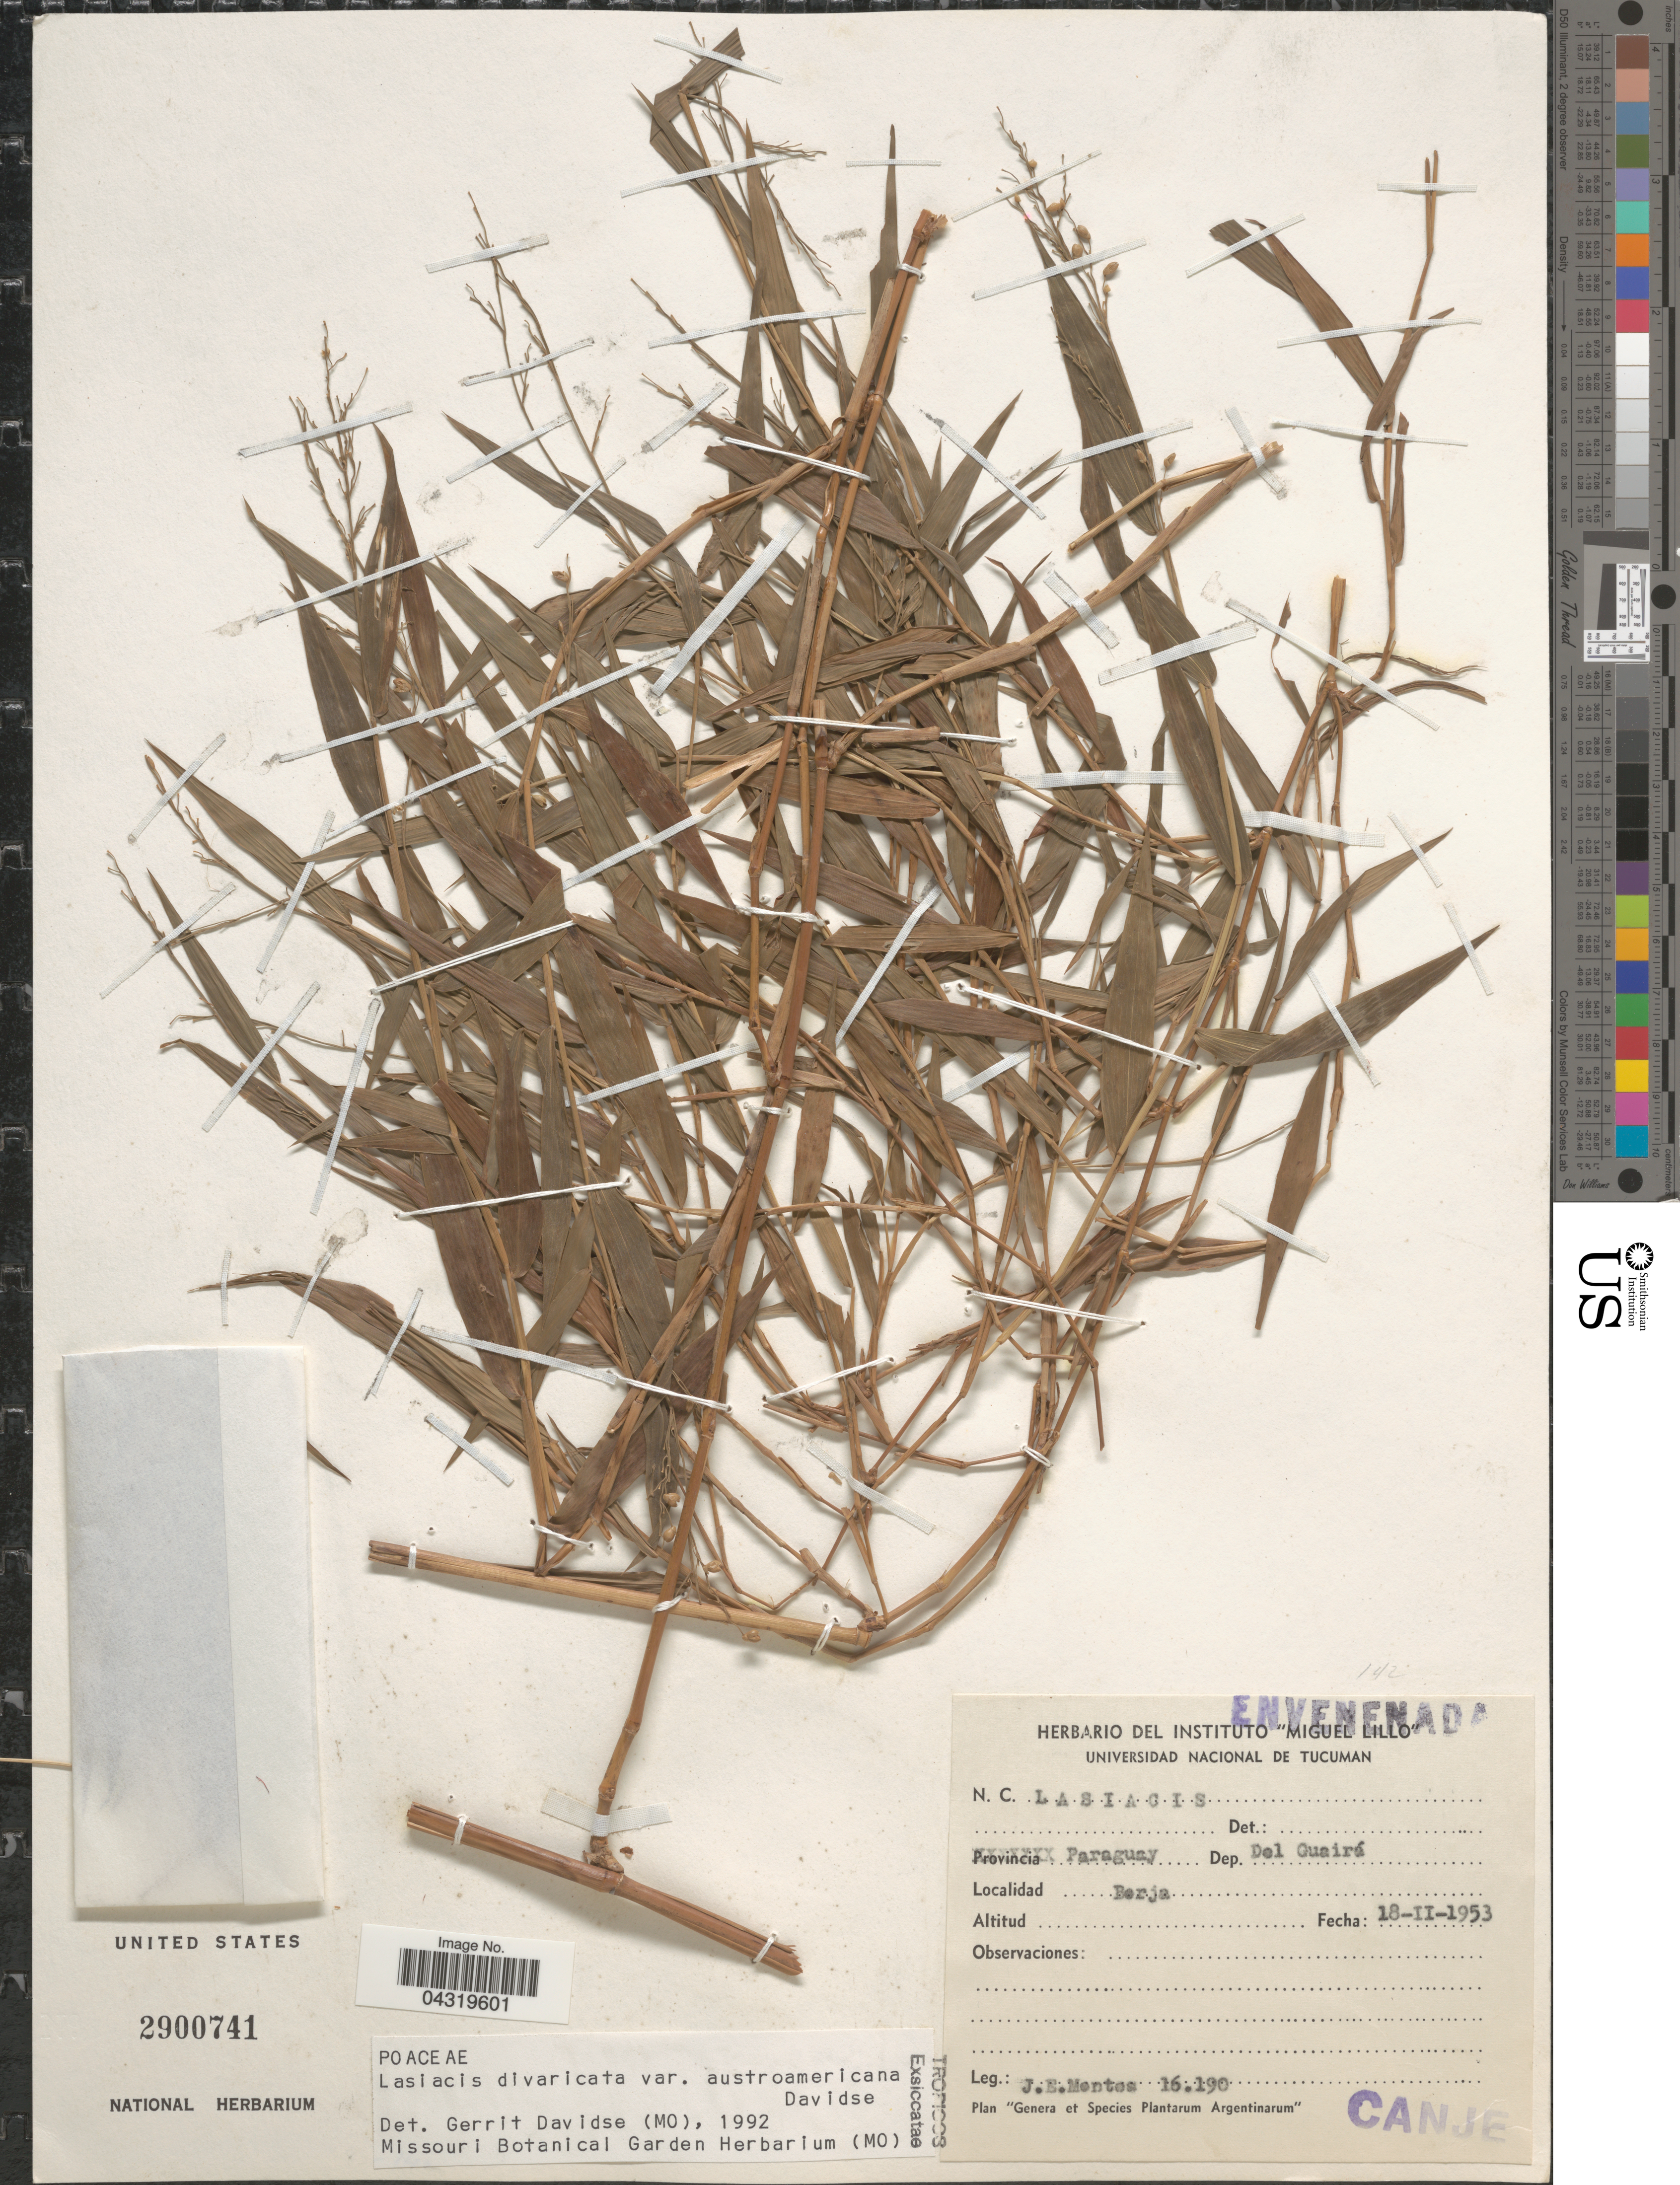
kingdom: Plantae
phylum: Tracheophyta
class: Liliopsida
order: Poales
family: Poaceae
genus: Lasiacis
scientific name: Lasiacis divaricata var. austroamericana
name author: Davidse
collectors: J. E. Montes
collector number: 16190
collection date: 1953-02-18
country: Paraguay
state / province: Guaira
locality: Dep. Del Guairá. Berja.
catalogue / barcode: US 2900741